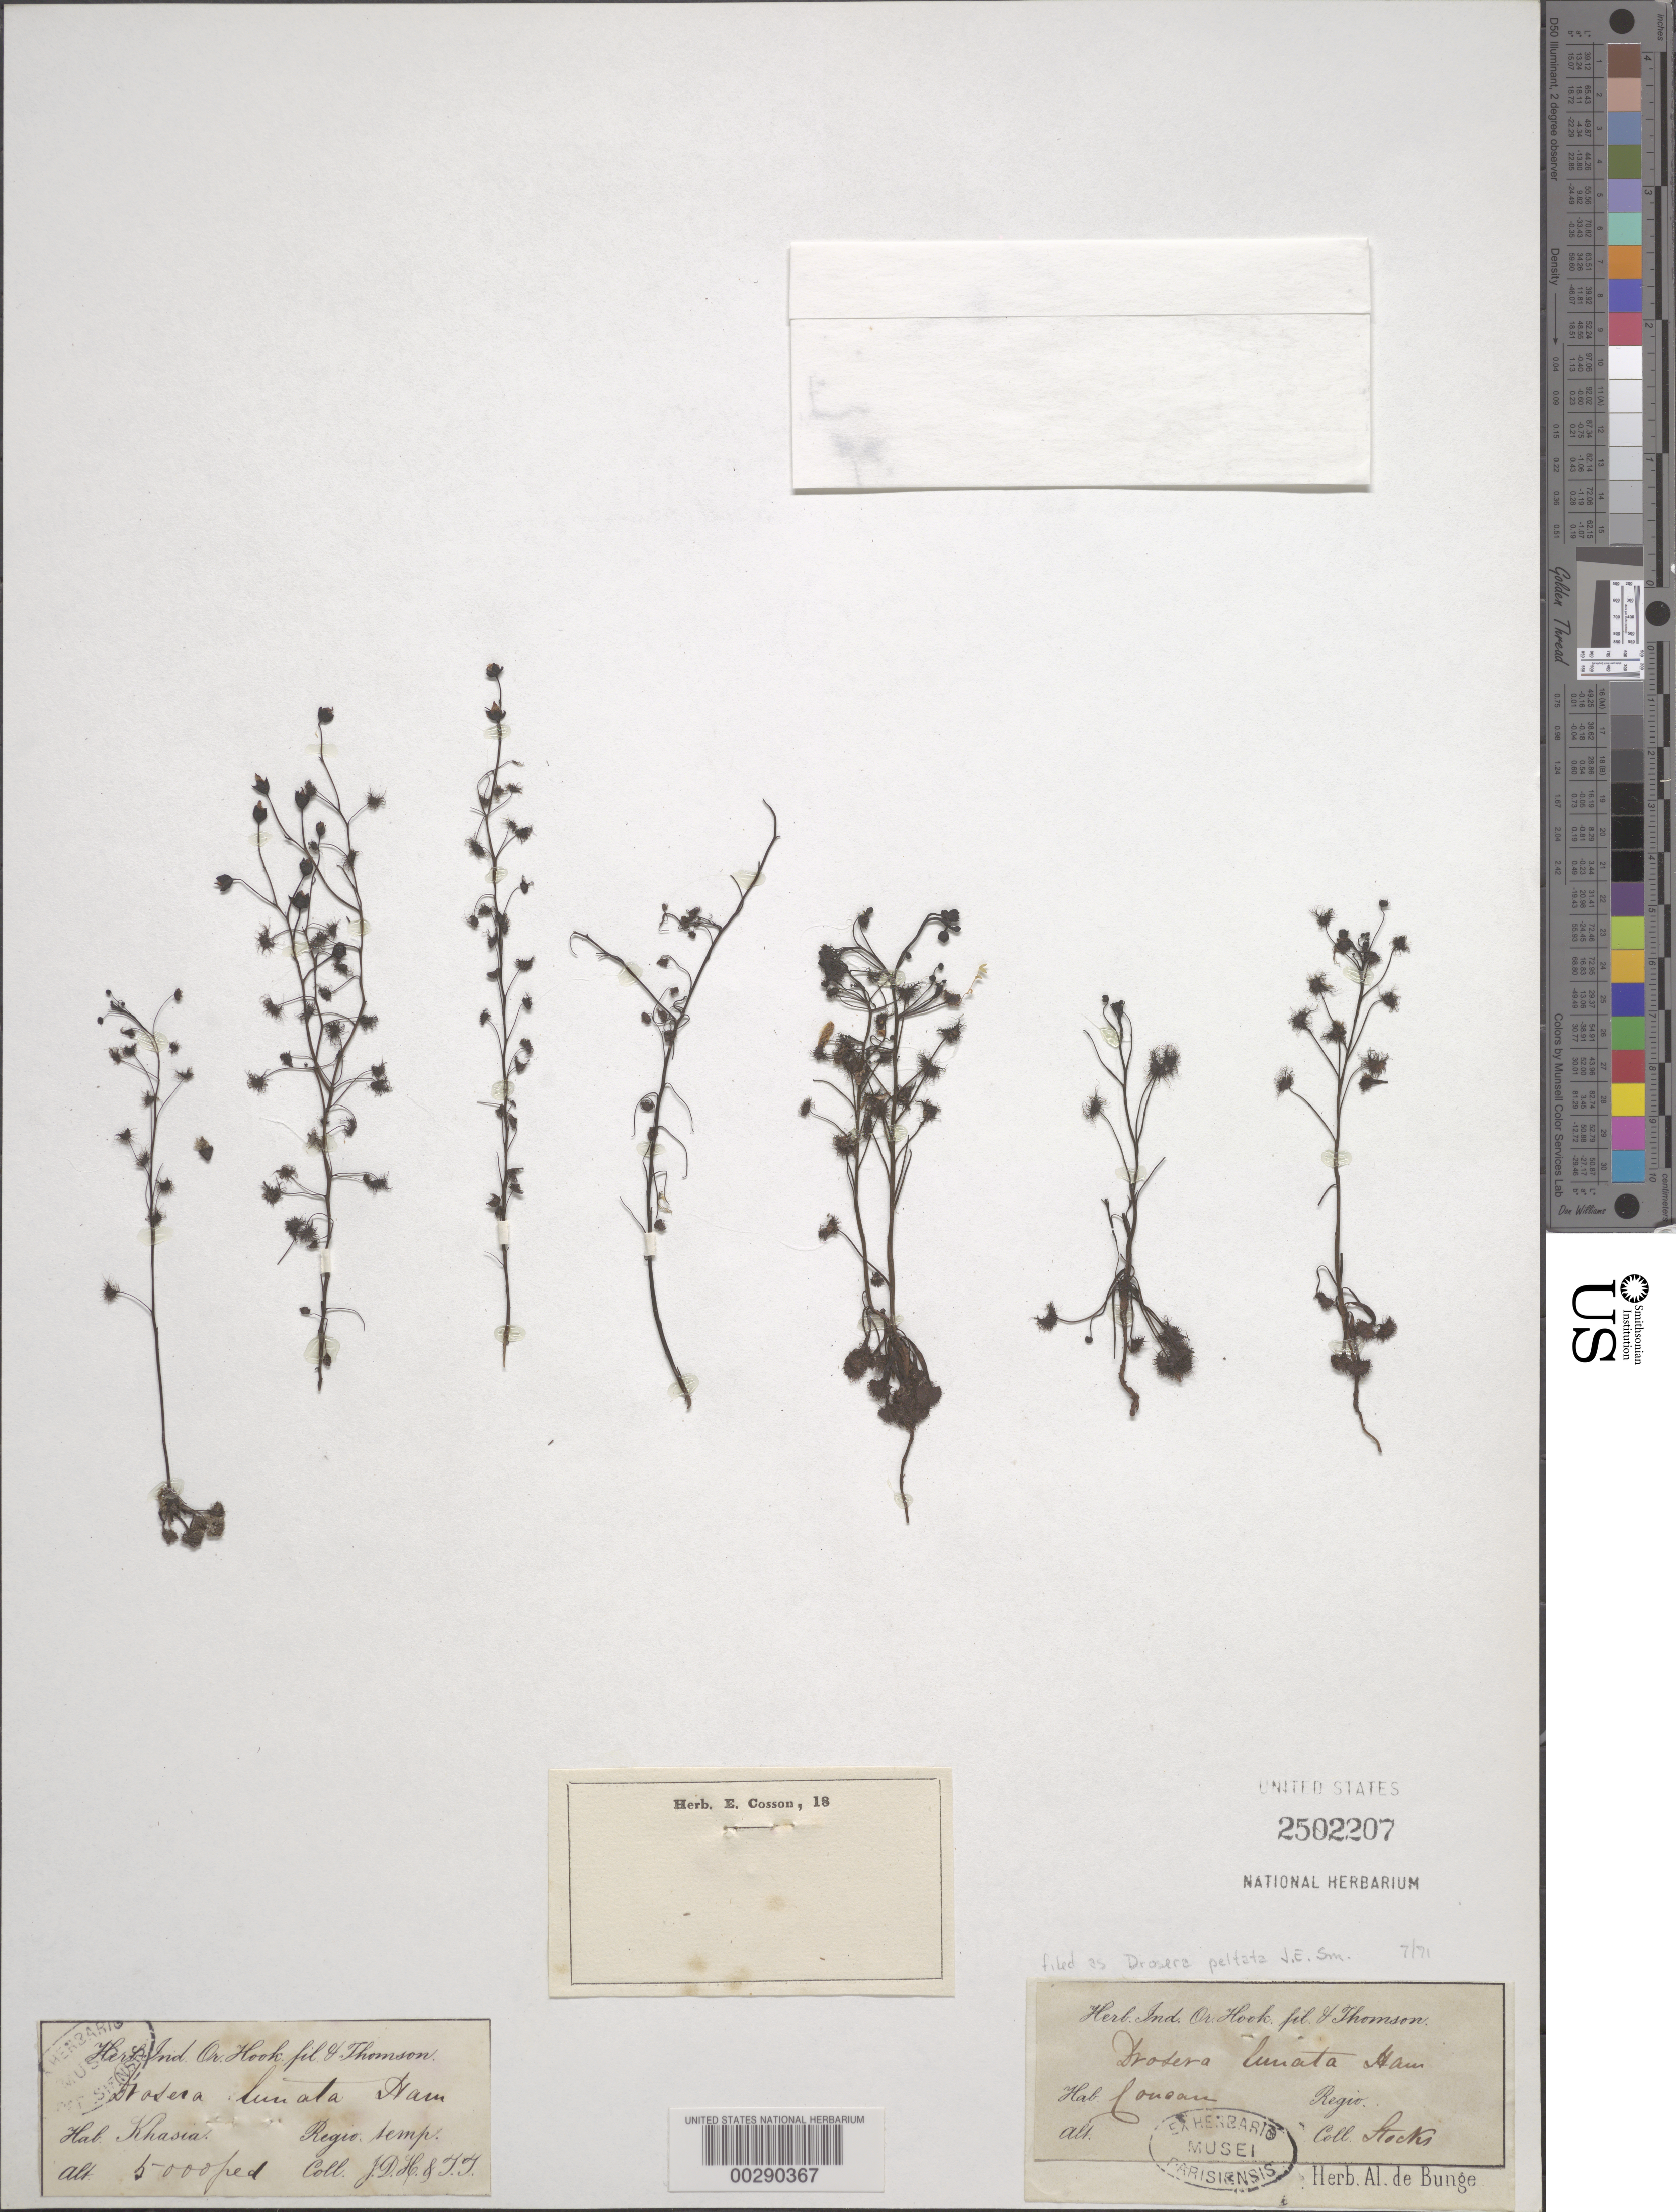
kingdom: Plantae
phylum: Tracheophyta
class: Magnoliopsida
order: Caryophyllales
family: Droseraceae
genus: Drosera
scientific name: Drosera peltata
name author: Sm. ex Willd.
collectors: J. D. Hooker & T. Thomson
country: India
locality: Khasia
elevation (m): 1524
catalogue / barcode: US 2502207